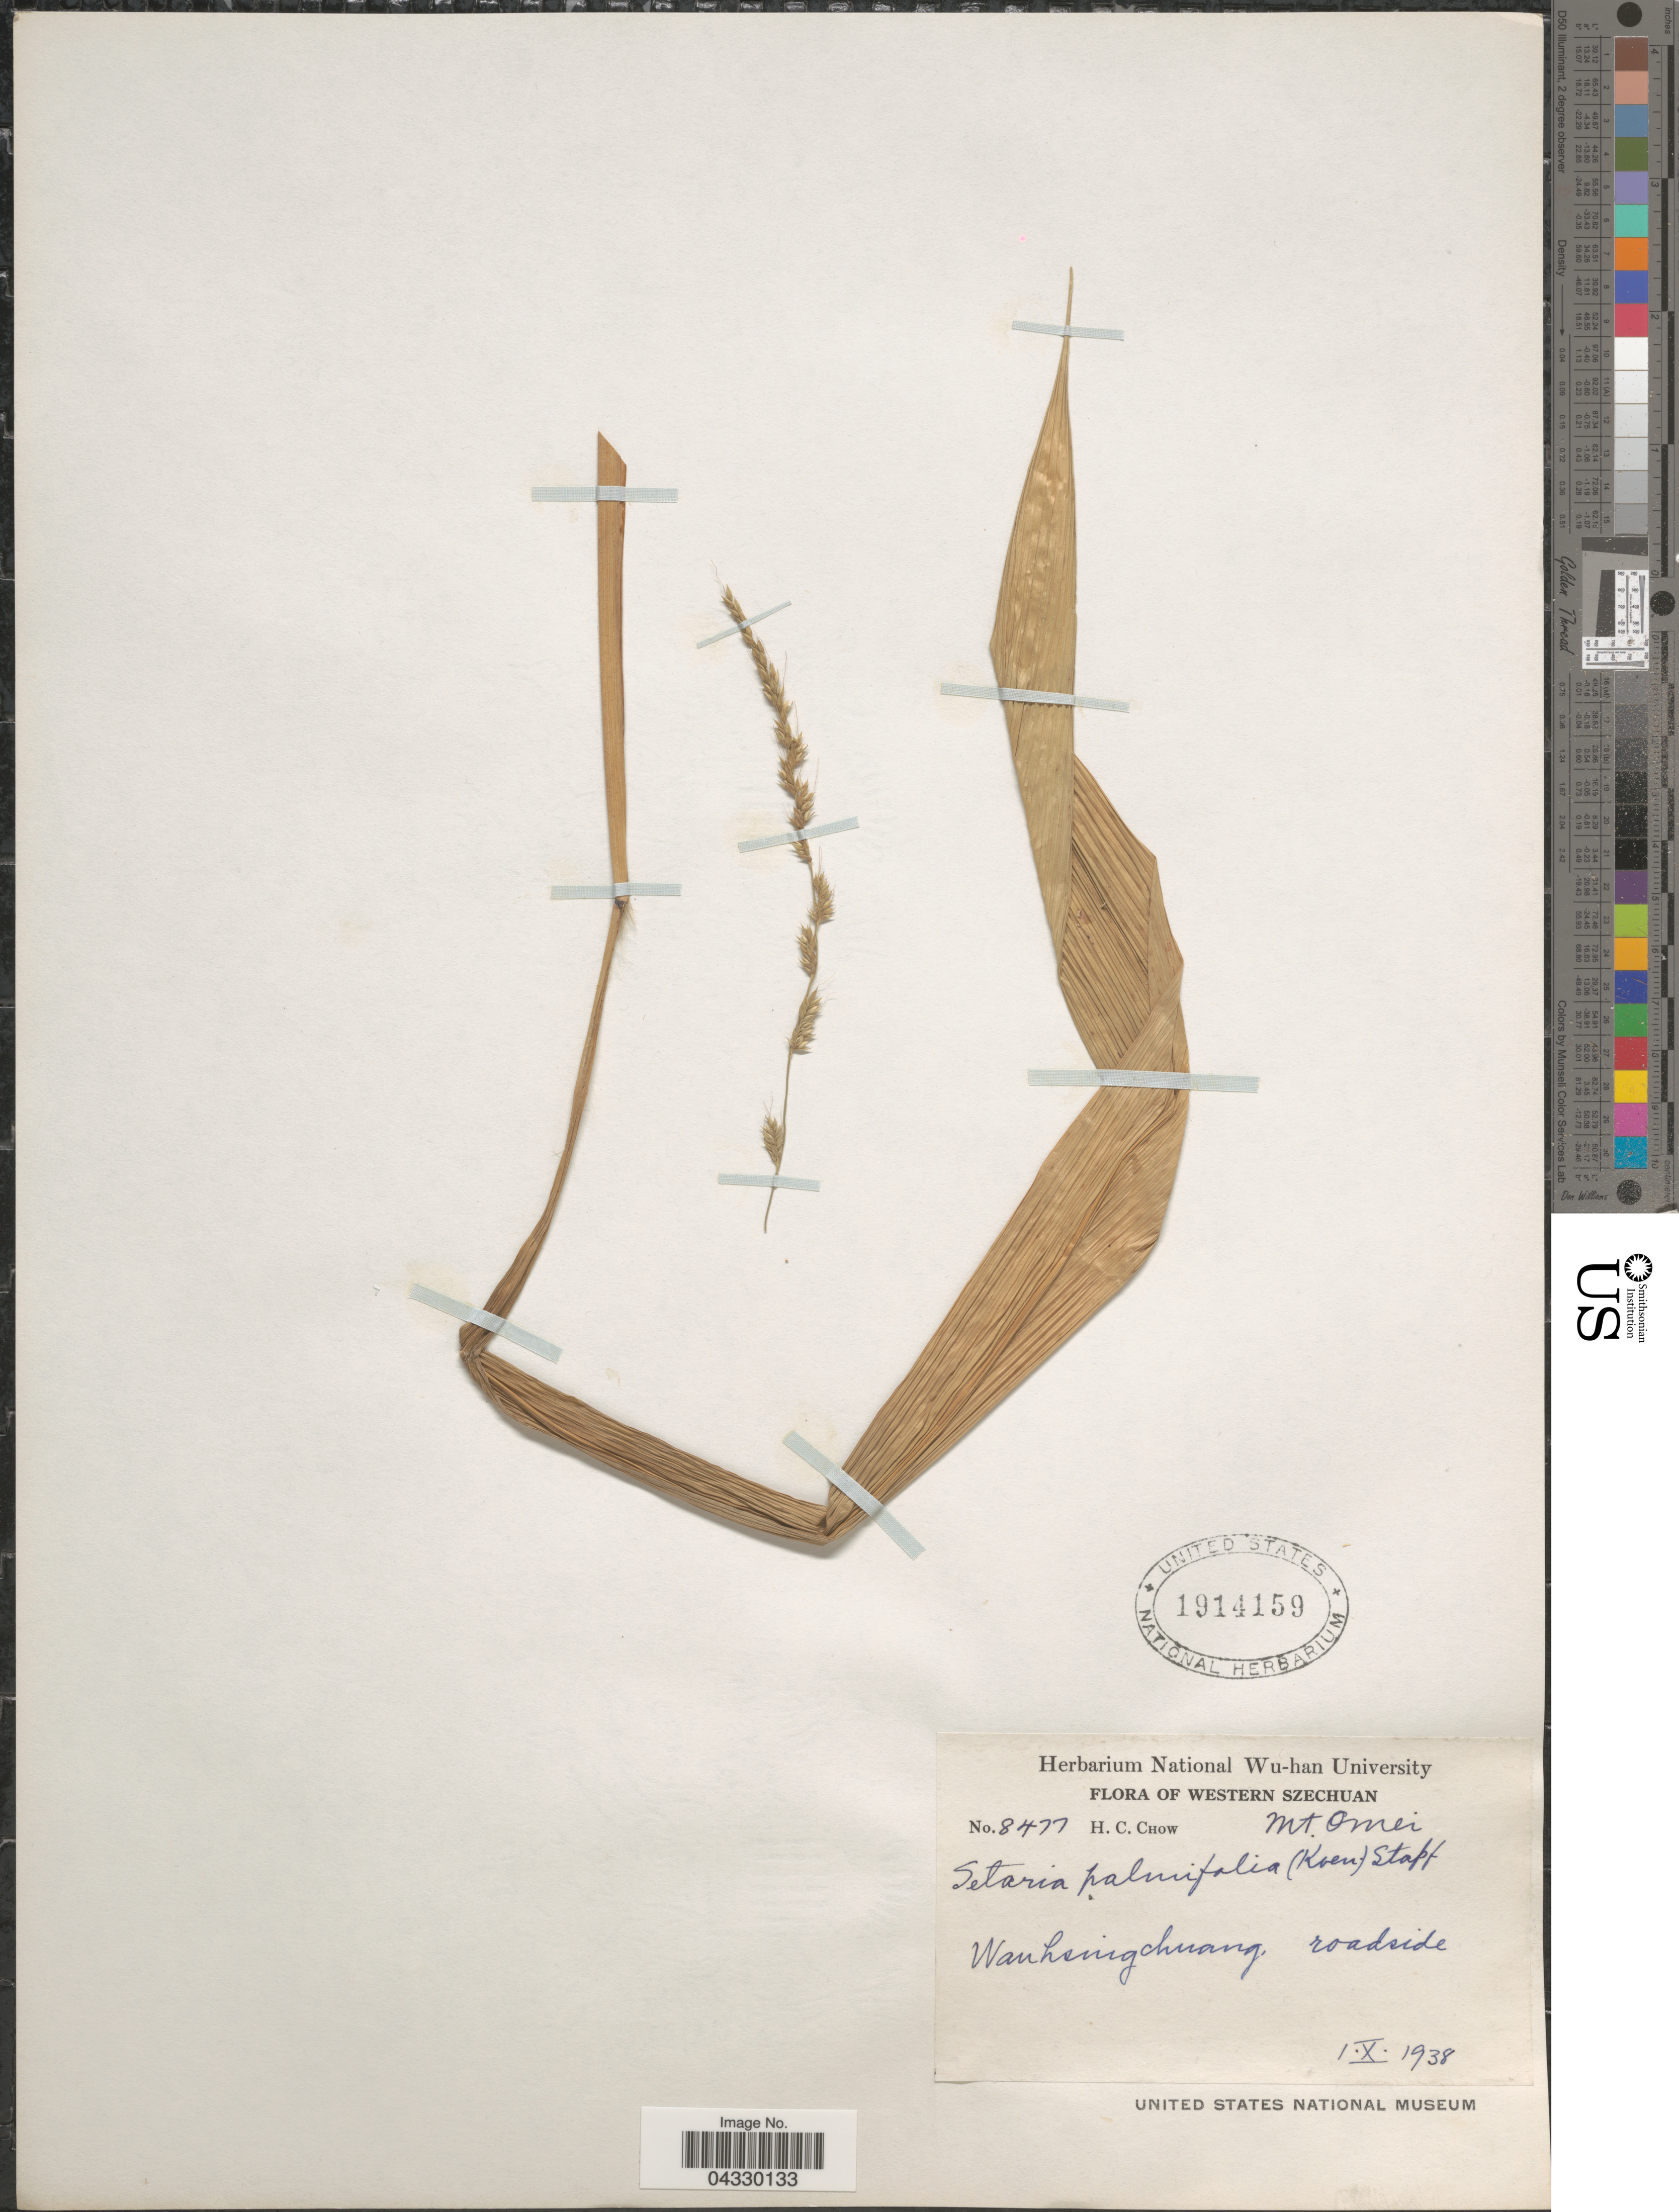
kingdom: Plantae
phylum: Tracheophyta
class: Liliopsida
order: Poales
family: Poaceae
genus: Setaria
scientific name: Setaria palmifolia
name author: (J. Koenig) Stapf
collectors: H. Chow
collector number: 8477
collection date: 1938-10-01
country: China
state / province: Sichuan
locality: Western Szechuan. Wanhsingchuang, roadside.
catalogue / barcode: US 1914159